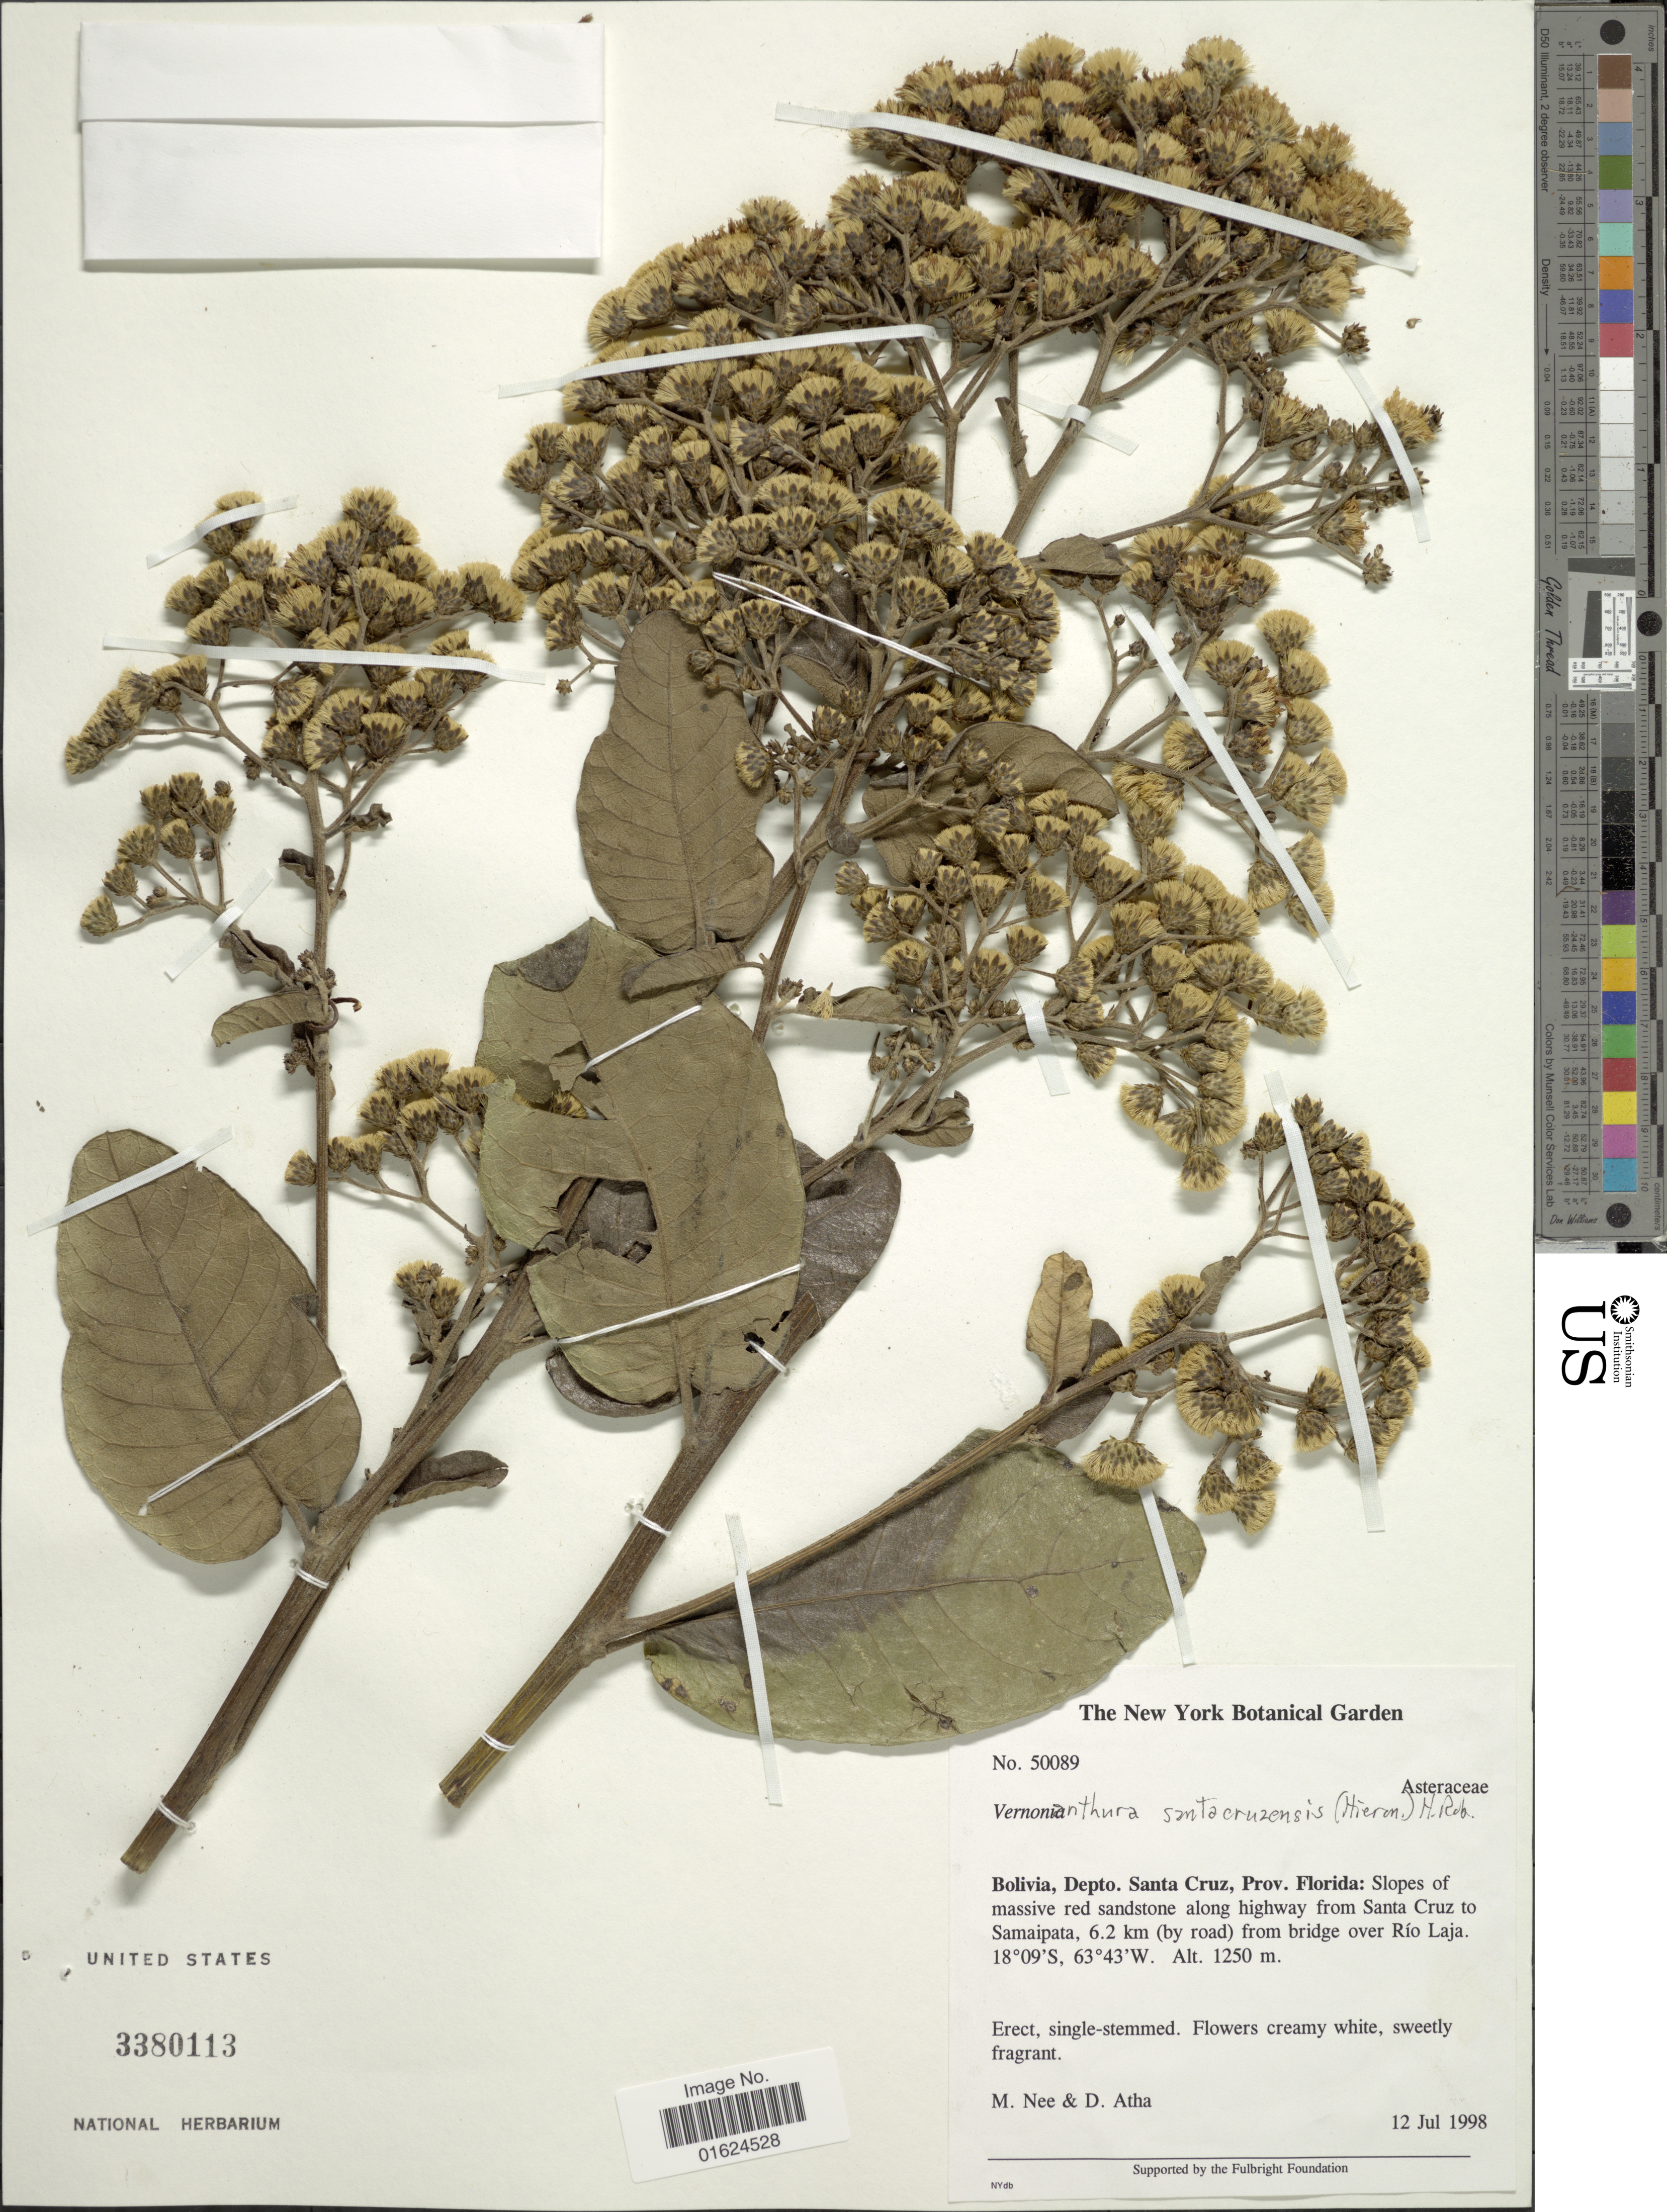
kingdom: Plantae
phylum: Tracheophyta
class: Magnoliopsida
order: Asterales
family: Asteraceae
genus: Vernonanthura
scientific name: Vernonanthura santacruzensis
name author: (Hieron.) H. Rob.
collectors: M. Nee & D. Atha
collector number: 50089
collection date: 1998-07-12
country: Bolivia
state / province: Santa Cruz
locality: Depto. Santa Cruz, Prov. Florida: Slopes massive red sandstone along highway from Santa Cruz to Samaipata, 6.2 km (by road) from bridge over Río Laja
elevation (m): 1250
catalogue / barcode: US 3380113